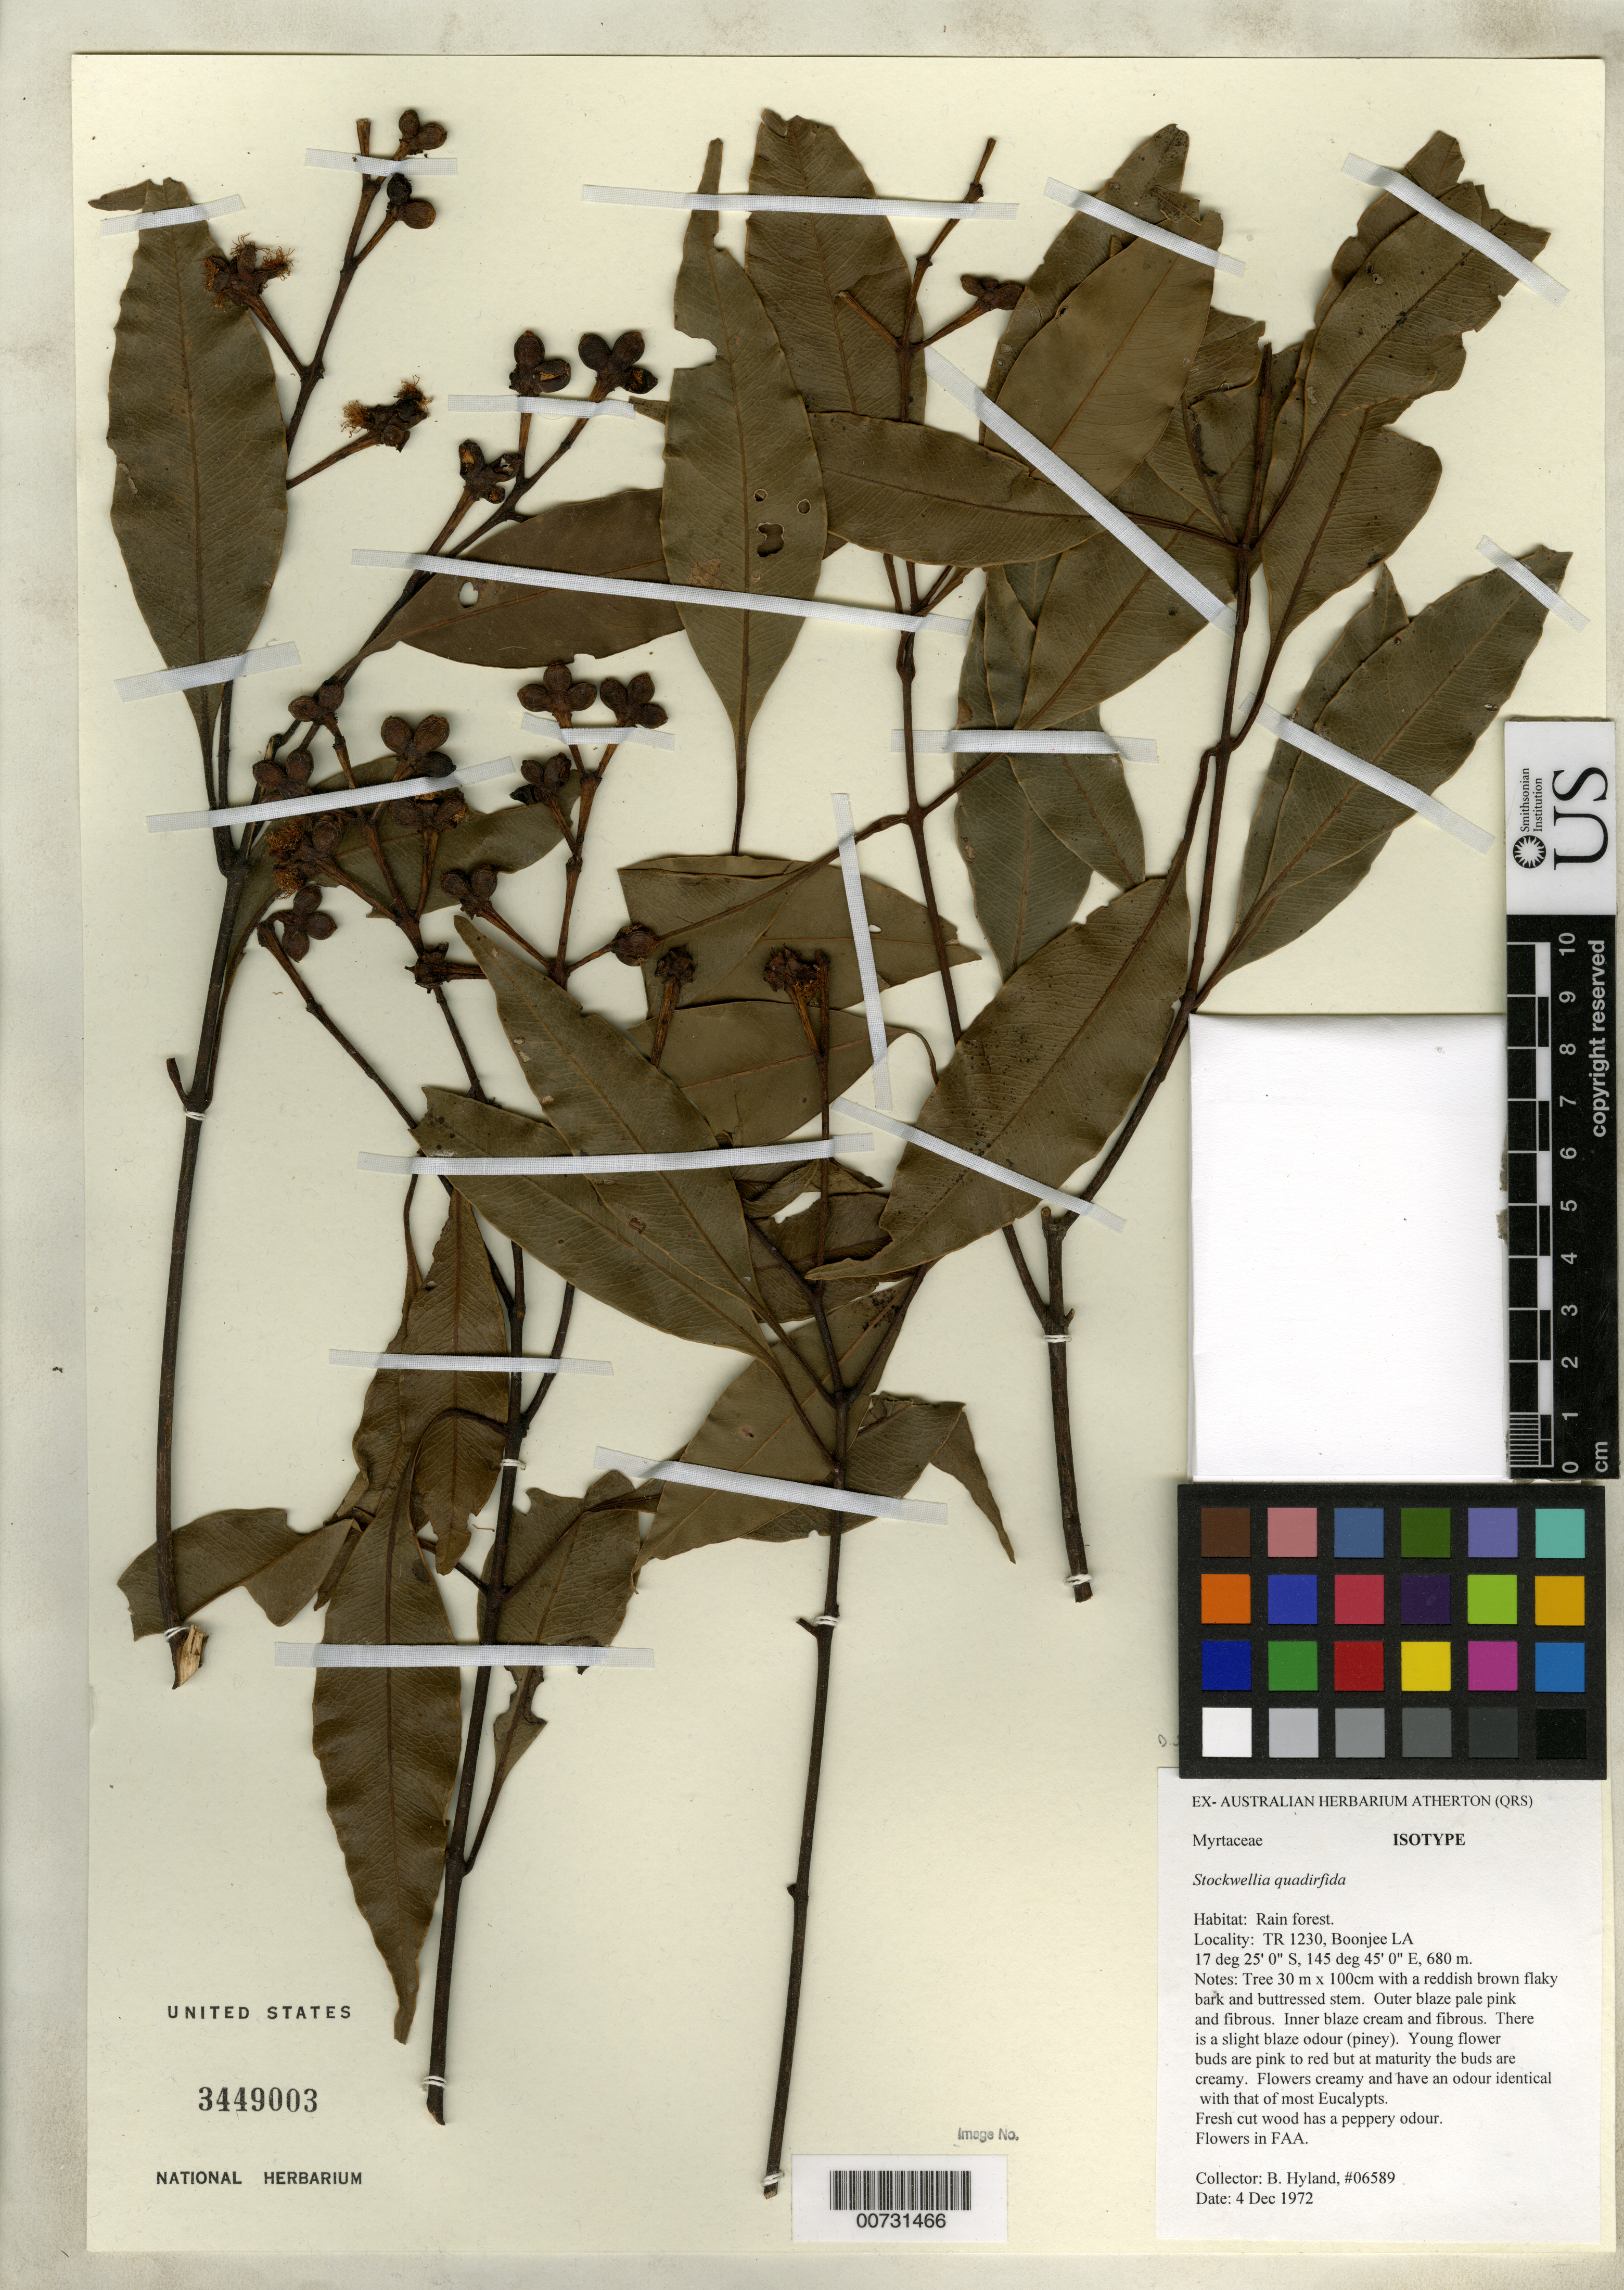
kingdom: Plantae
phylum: Tracheophyta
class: Magnoliopsida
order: Myrtales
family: Myrtaceae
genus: Stockwellia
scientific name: Stockwellia quadrifida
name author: D.J. Carr & et al.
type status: Isotype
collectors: B. P. Hyland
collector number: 6589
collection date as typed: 04 Dec 1972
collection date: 1972-12-04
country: Australia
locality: TR 1230, Boonjee LA.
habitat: Rain forest.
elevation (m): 680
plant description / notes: Holotype at QRS.; Collection number "06589" on label.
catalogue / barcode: US 3449003